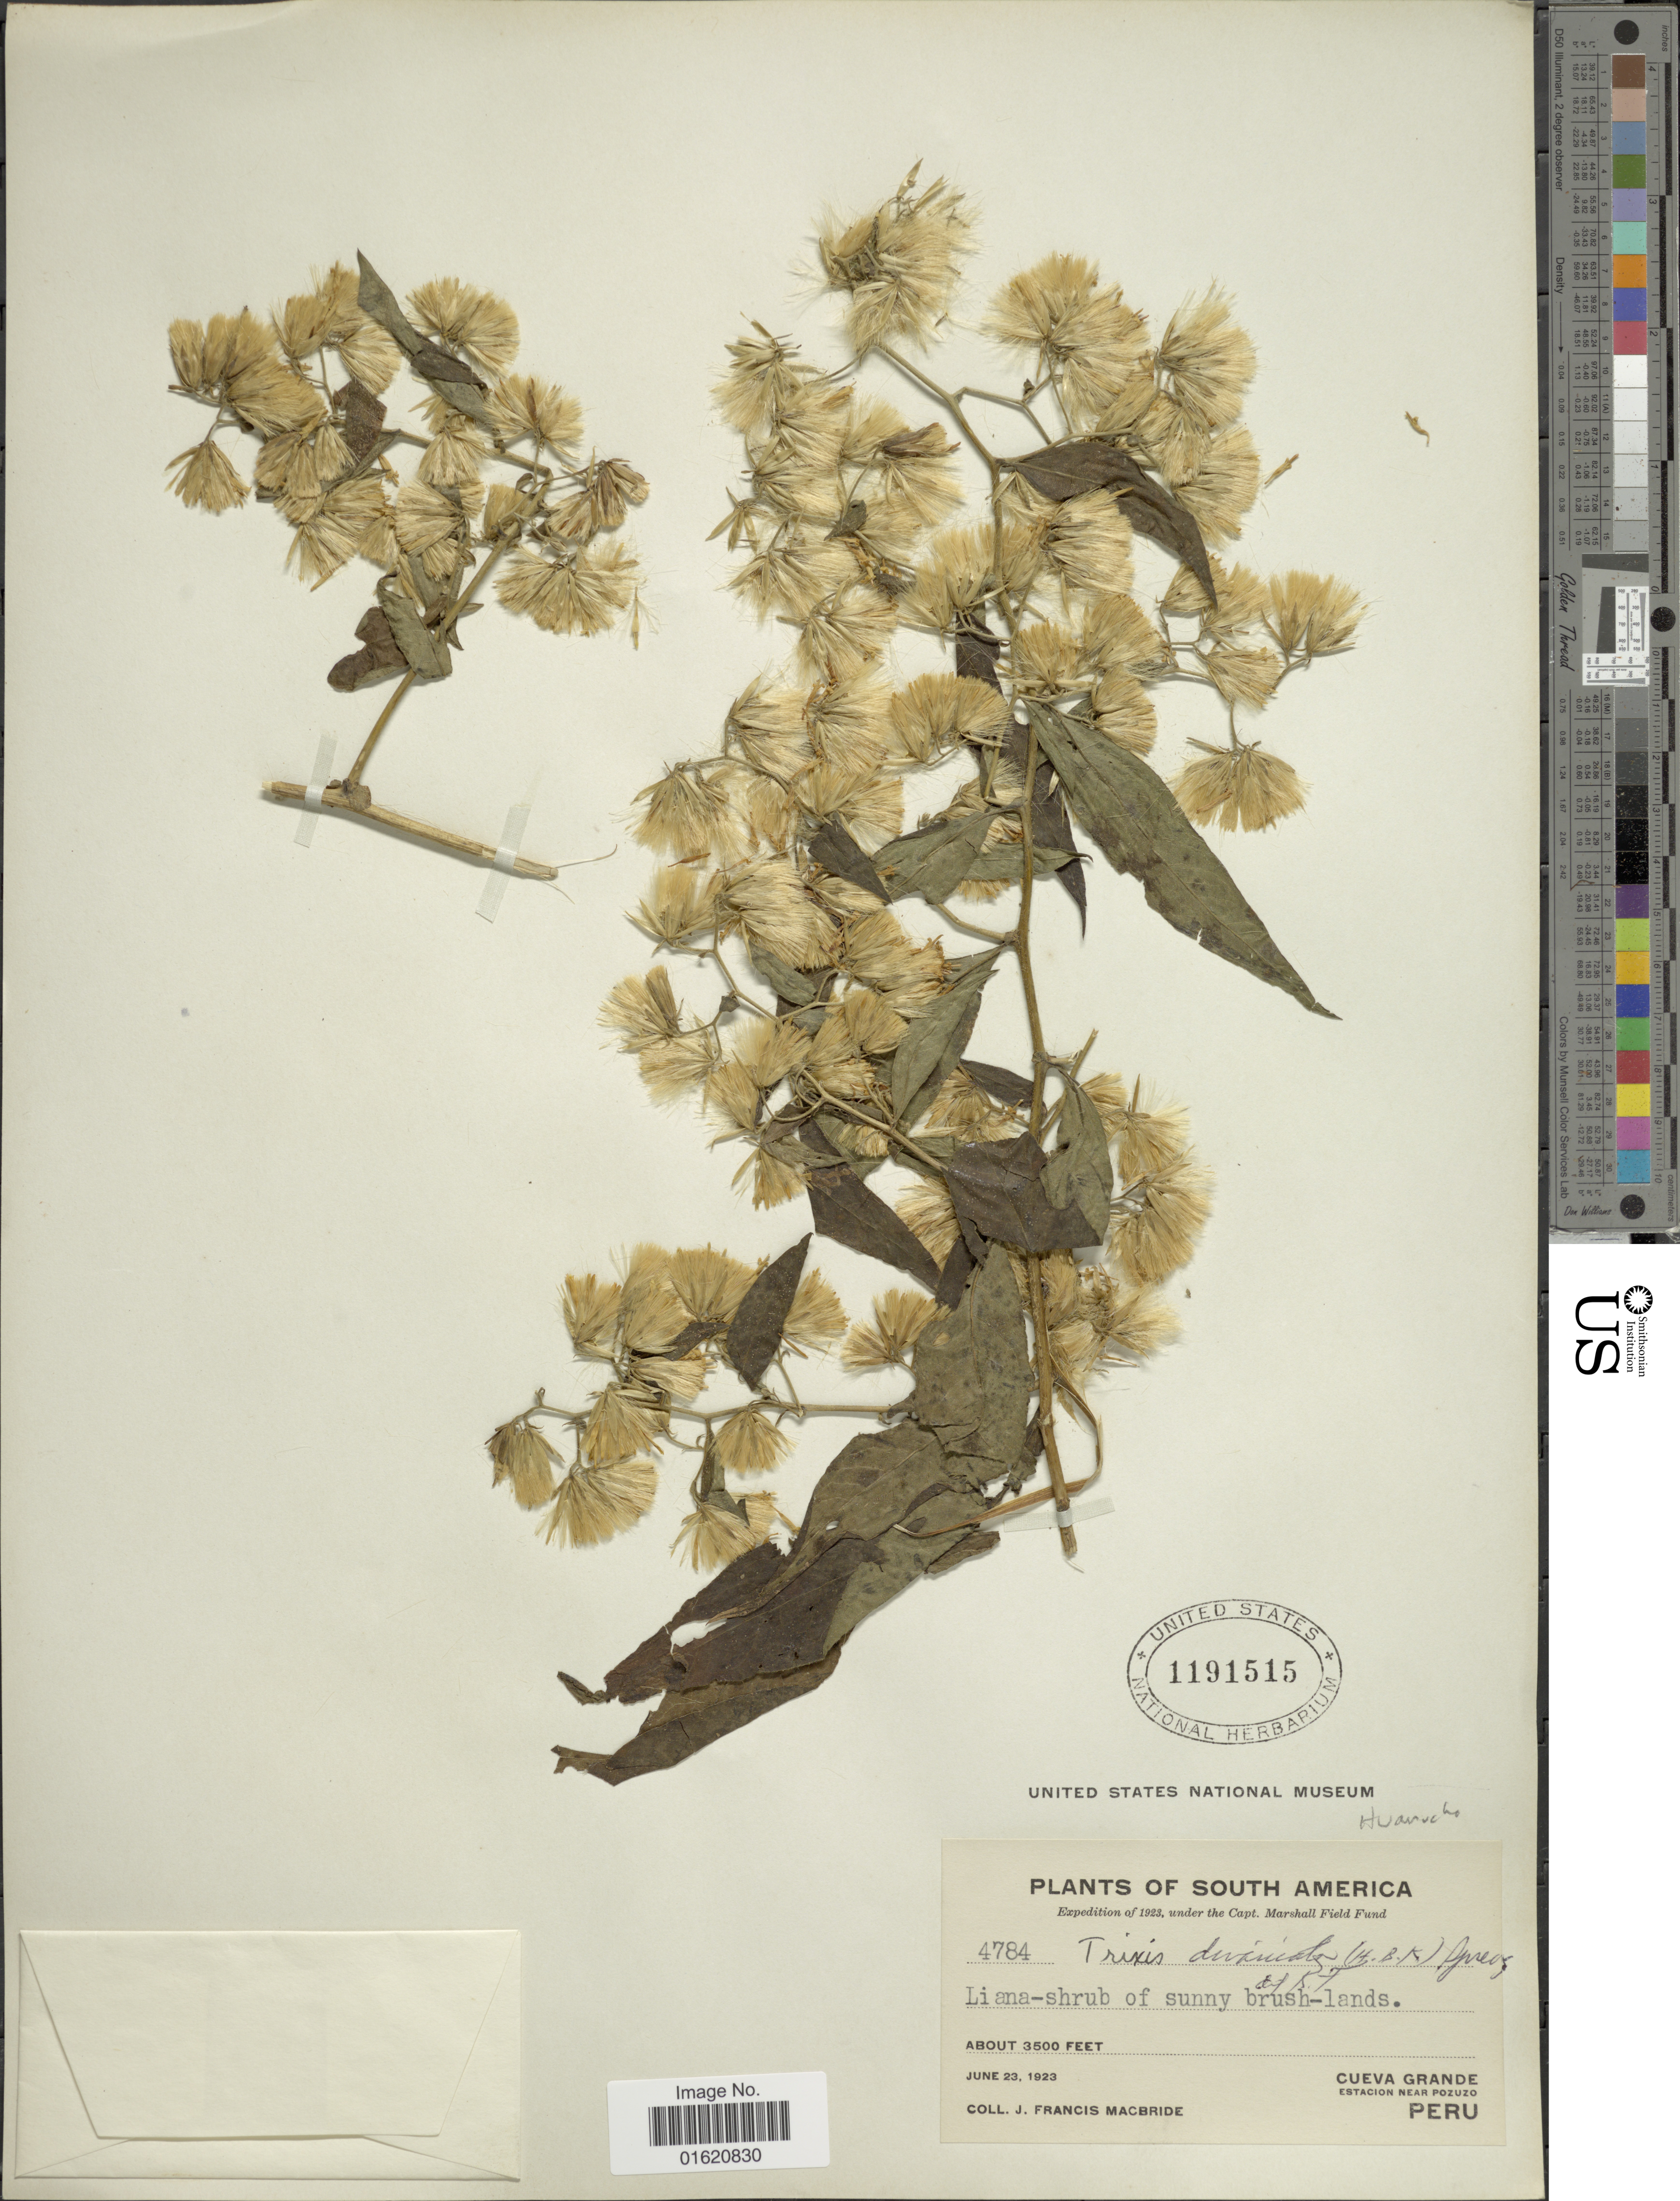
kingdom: Plantae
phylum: Tracheophyta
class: Magnoliopsida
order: Asterales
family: Asteraceae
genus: Trixis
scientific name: Trixis antimenorrhoea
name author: (Schrank) Mart. ex Kuntze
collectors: J. F. Macbride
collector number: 4784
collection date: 1923-06-23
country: Peru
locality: Cueva Grande, Estacion near Pozuzo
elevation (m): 1067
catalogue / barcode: US 1191515